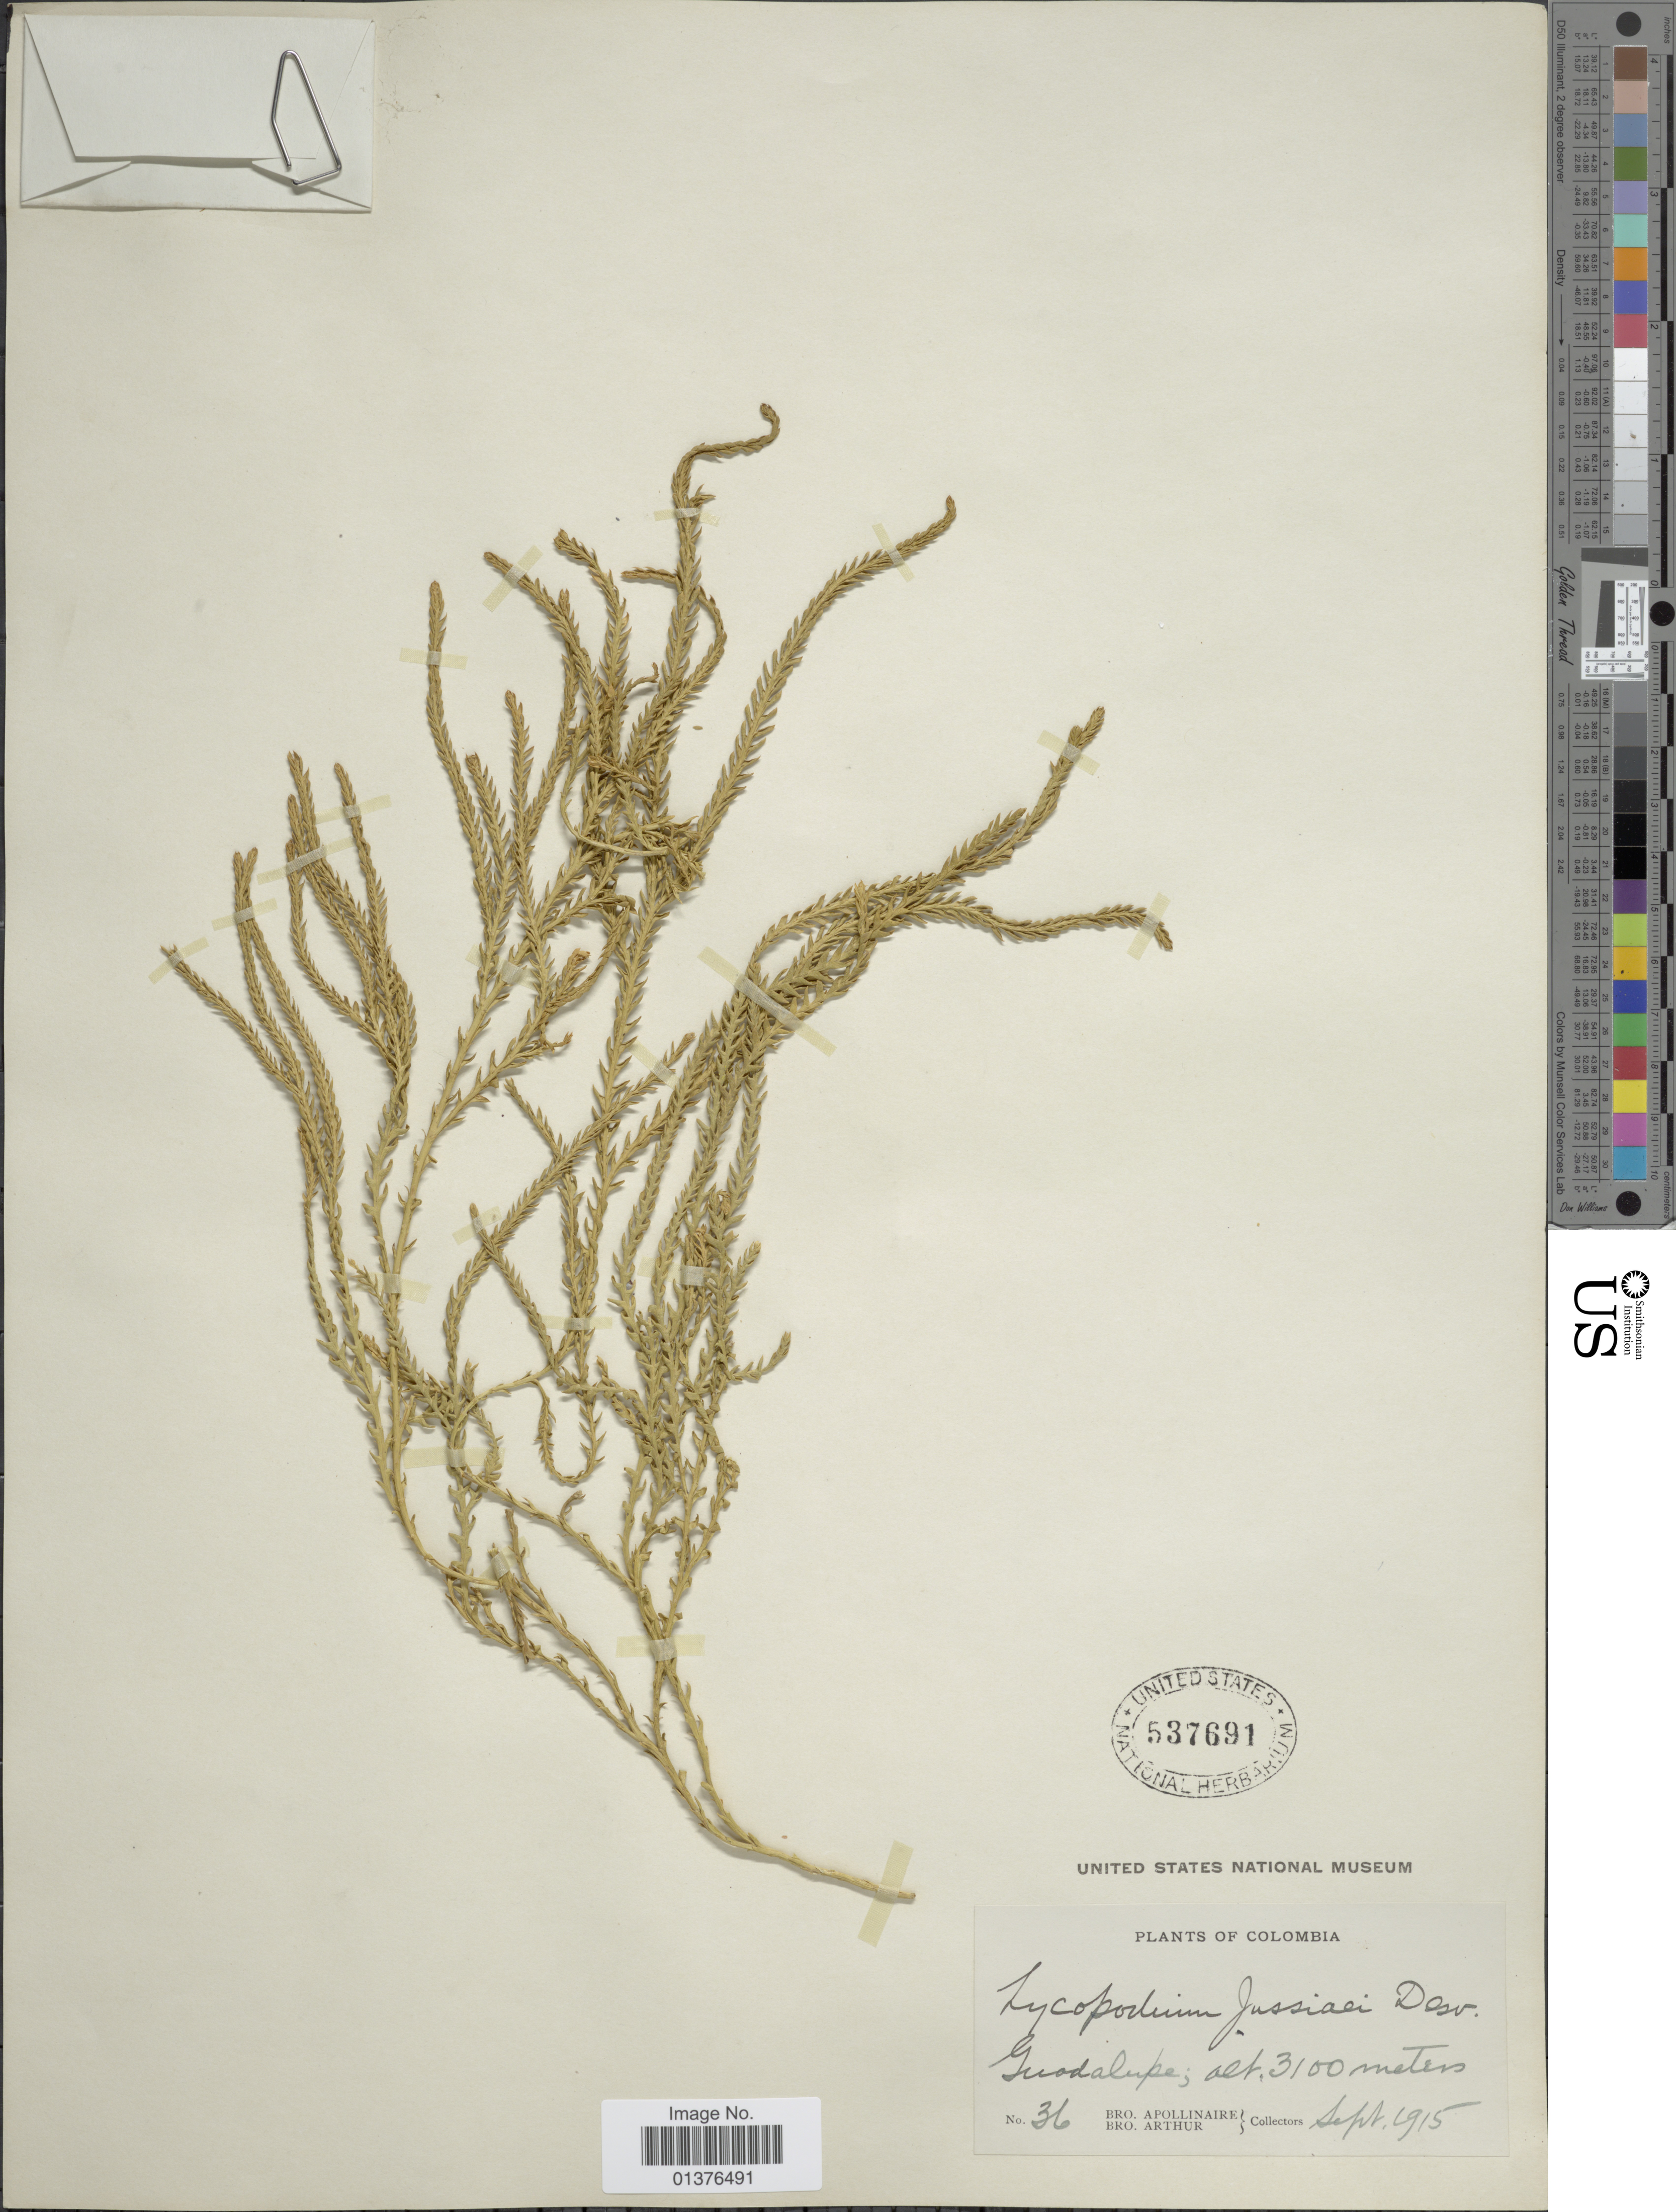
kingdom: Plantae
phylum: Tracheophyta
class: Lycopodiopsida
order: Lycopodiales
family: Lycopodiaceae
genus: Diphasium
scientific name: Diphasium jussiaei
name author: (Desv.) C. Presl ex Rothm.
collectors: Bro. Apollinaire & Bro. Arthur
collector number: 36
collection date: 1915-09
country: Colombia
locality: Guadalupe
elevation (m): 3100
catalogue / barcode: US 537691